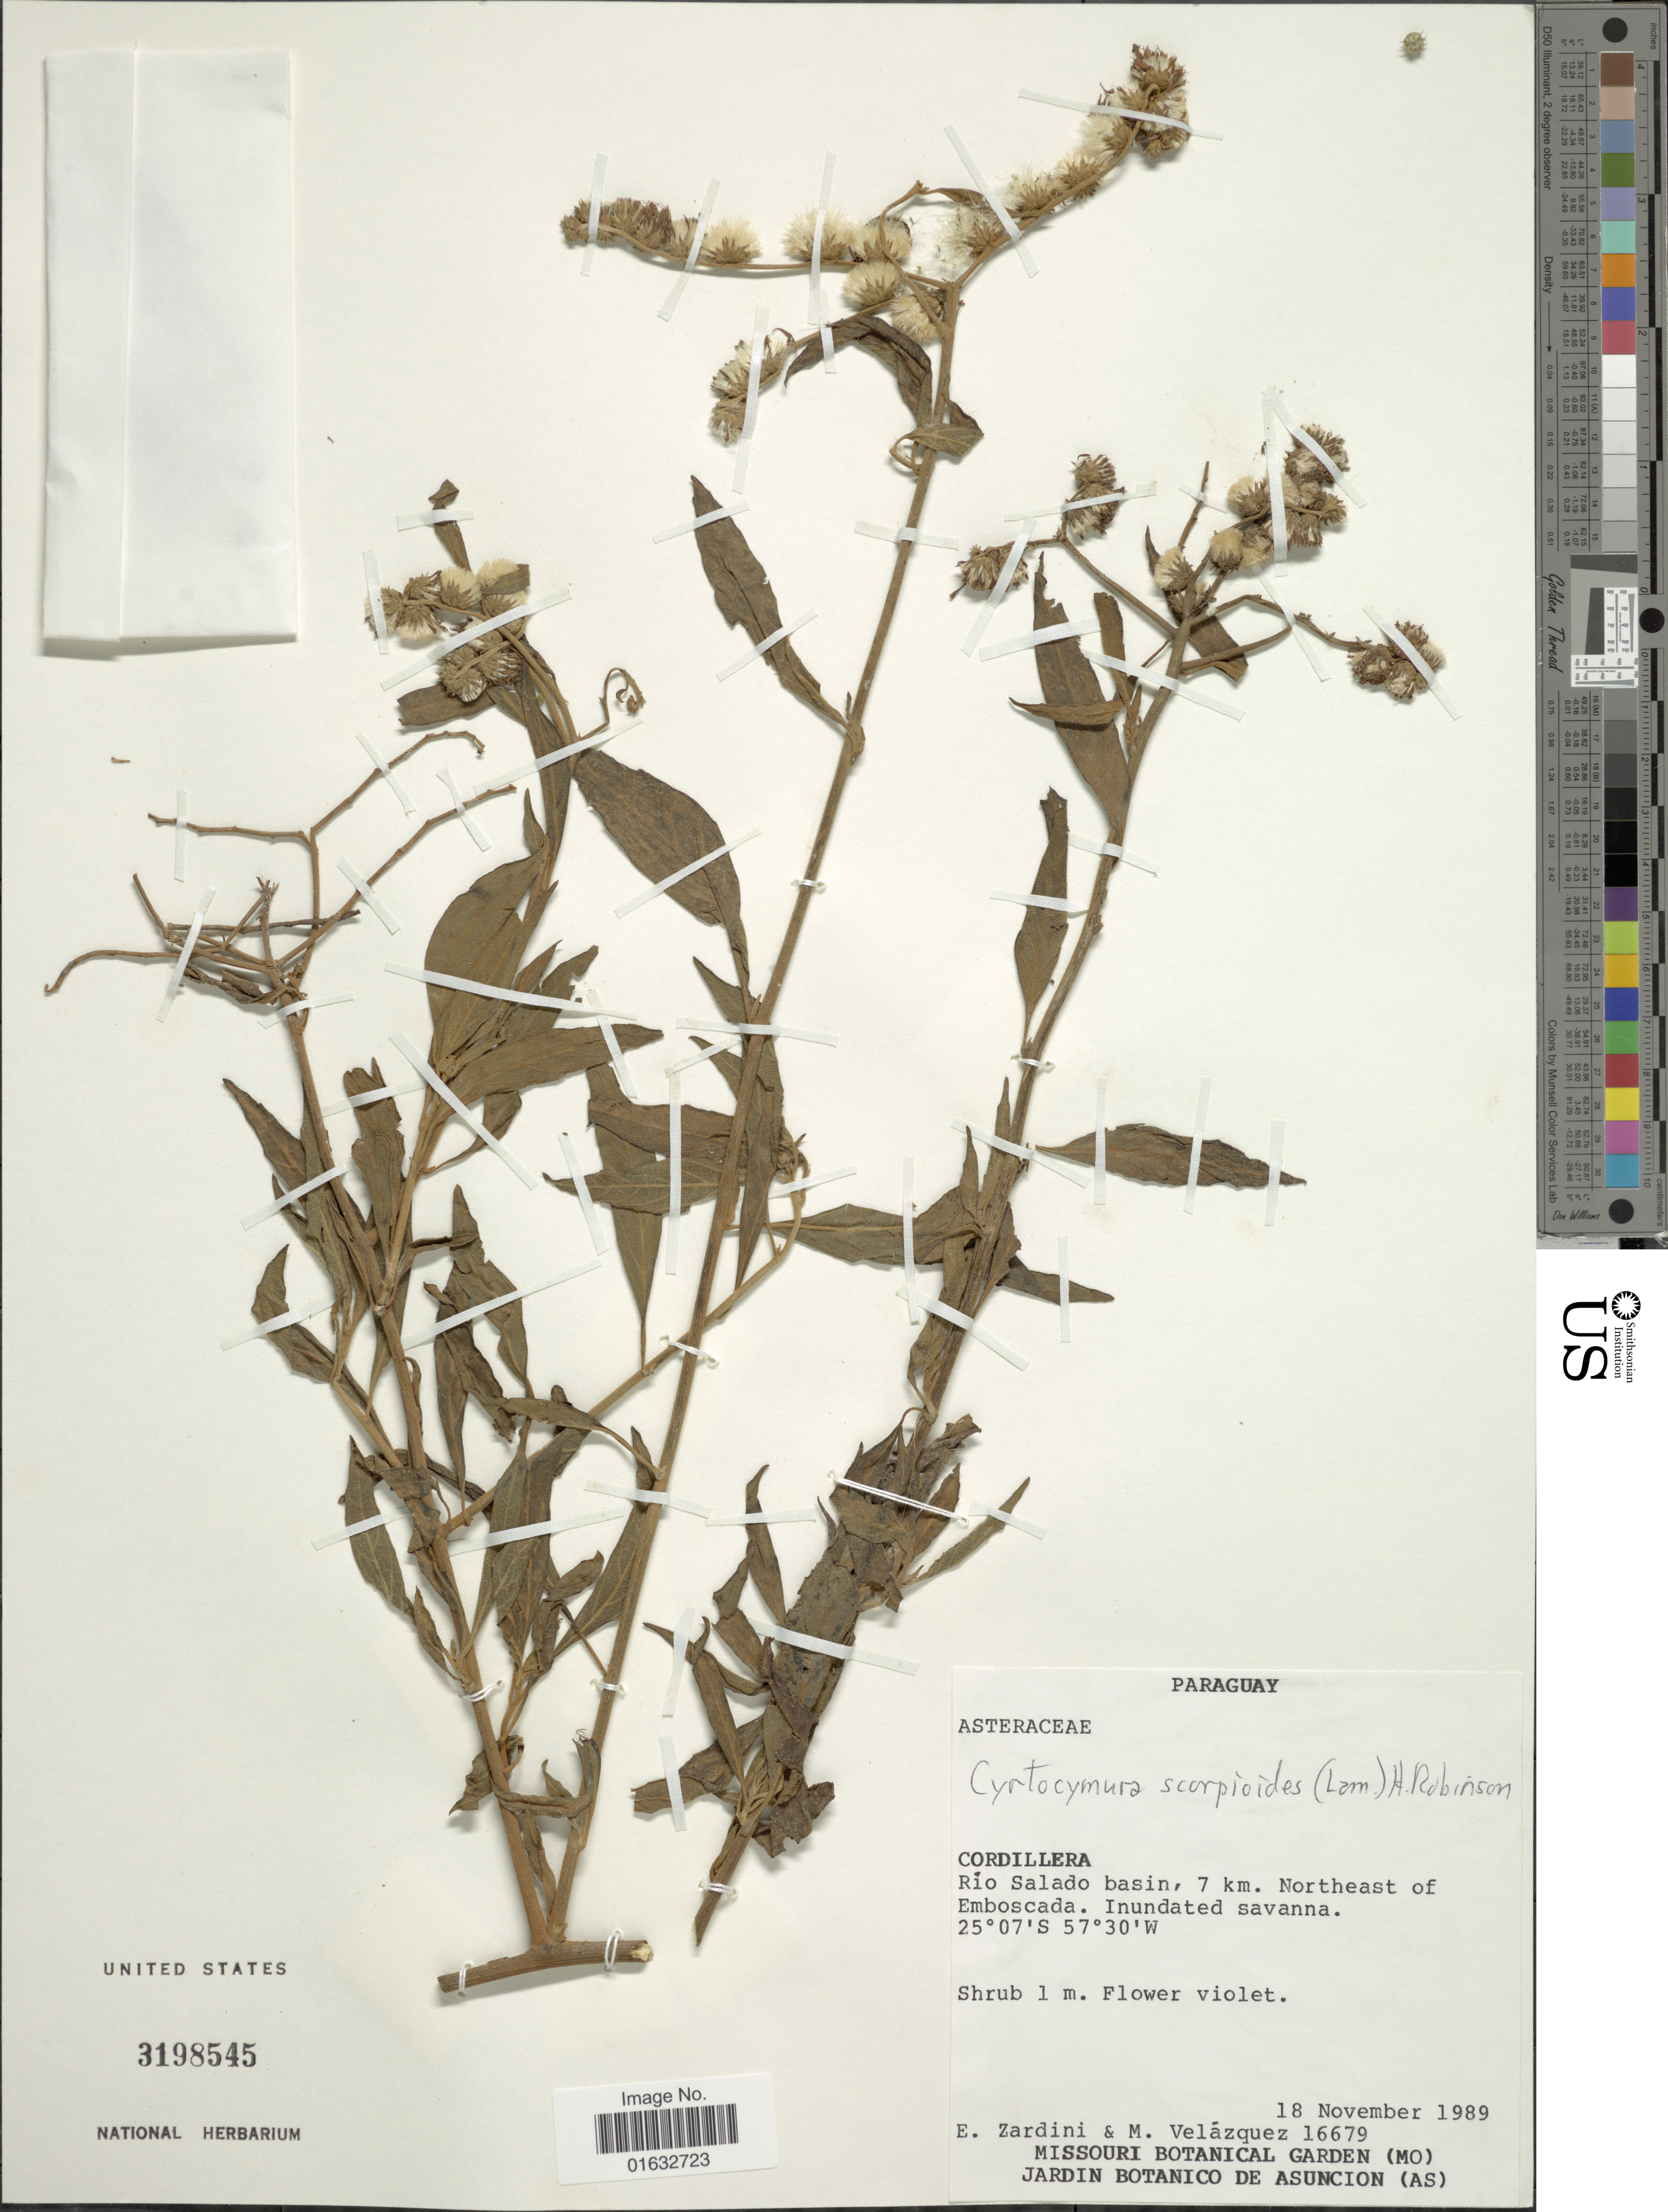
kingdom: Plantae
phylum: Tracheophyta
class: Magnoliopsida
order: Asterales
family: Asteraceae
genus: Cyrtocymura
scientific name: Cyrtocymura scorpioides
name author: (Lam.) H. Rob.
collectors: E. M. Zardini & C. Velázquez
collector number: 16679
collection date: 1989-11-18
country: Paraguay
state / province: Cordillera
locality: Rio Salado basin, 7 km. Northeast of Emboscada. Inundated savanna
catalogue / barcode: US 3198545